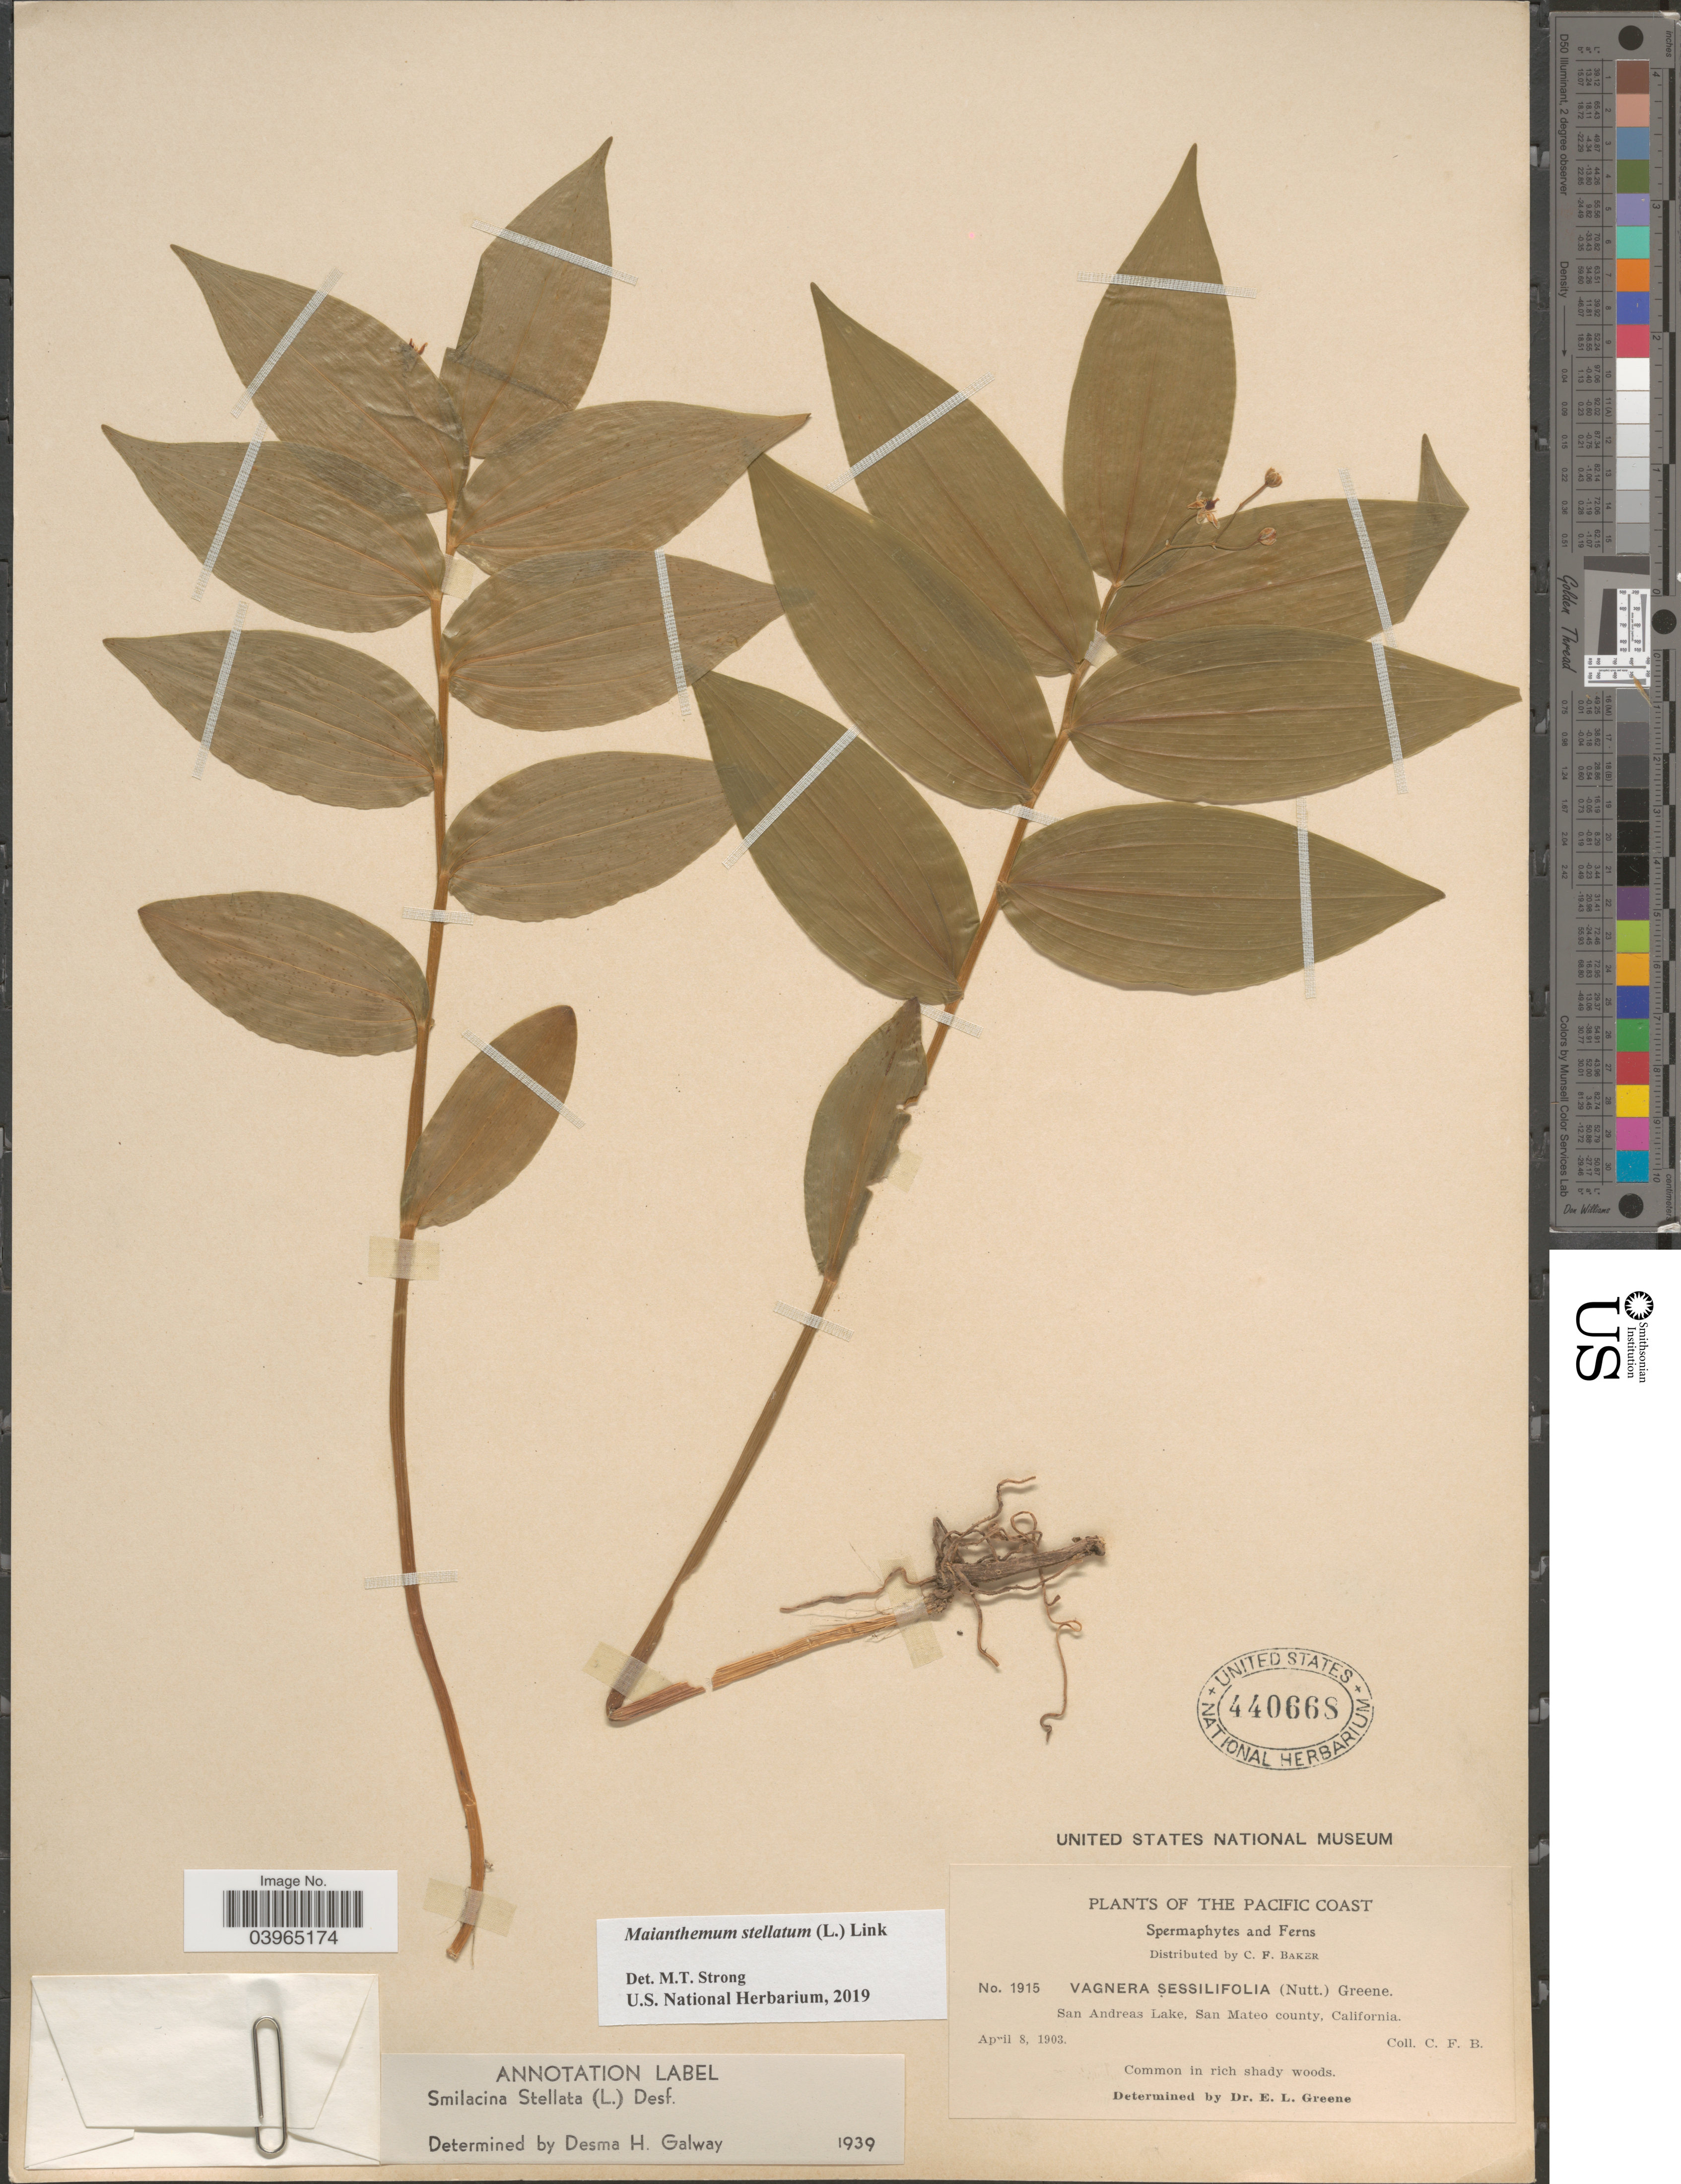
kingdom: Plantae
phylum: Tracheophyta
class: Liliopsida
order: Asparagales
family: Asparagaceae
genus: Maianthemum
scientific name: Maianthemum stellatum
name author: (L.) Link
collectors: C. F. Baker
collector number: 1915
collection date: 1903-04-08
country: United States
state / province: California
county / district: San Mateo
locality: Pacific Coast. San Andreas Lake, San Mateo county. In rich shady woods.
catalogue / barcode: US 440668